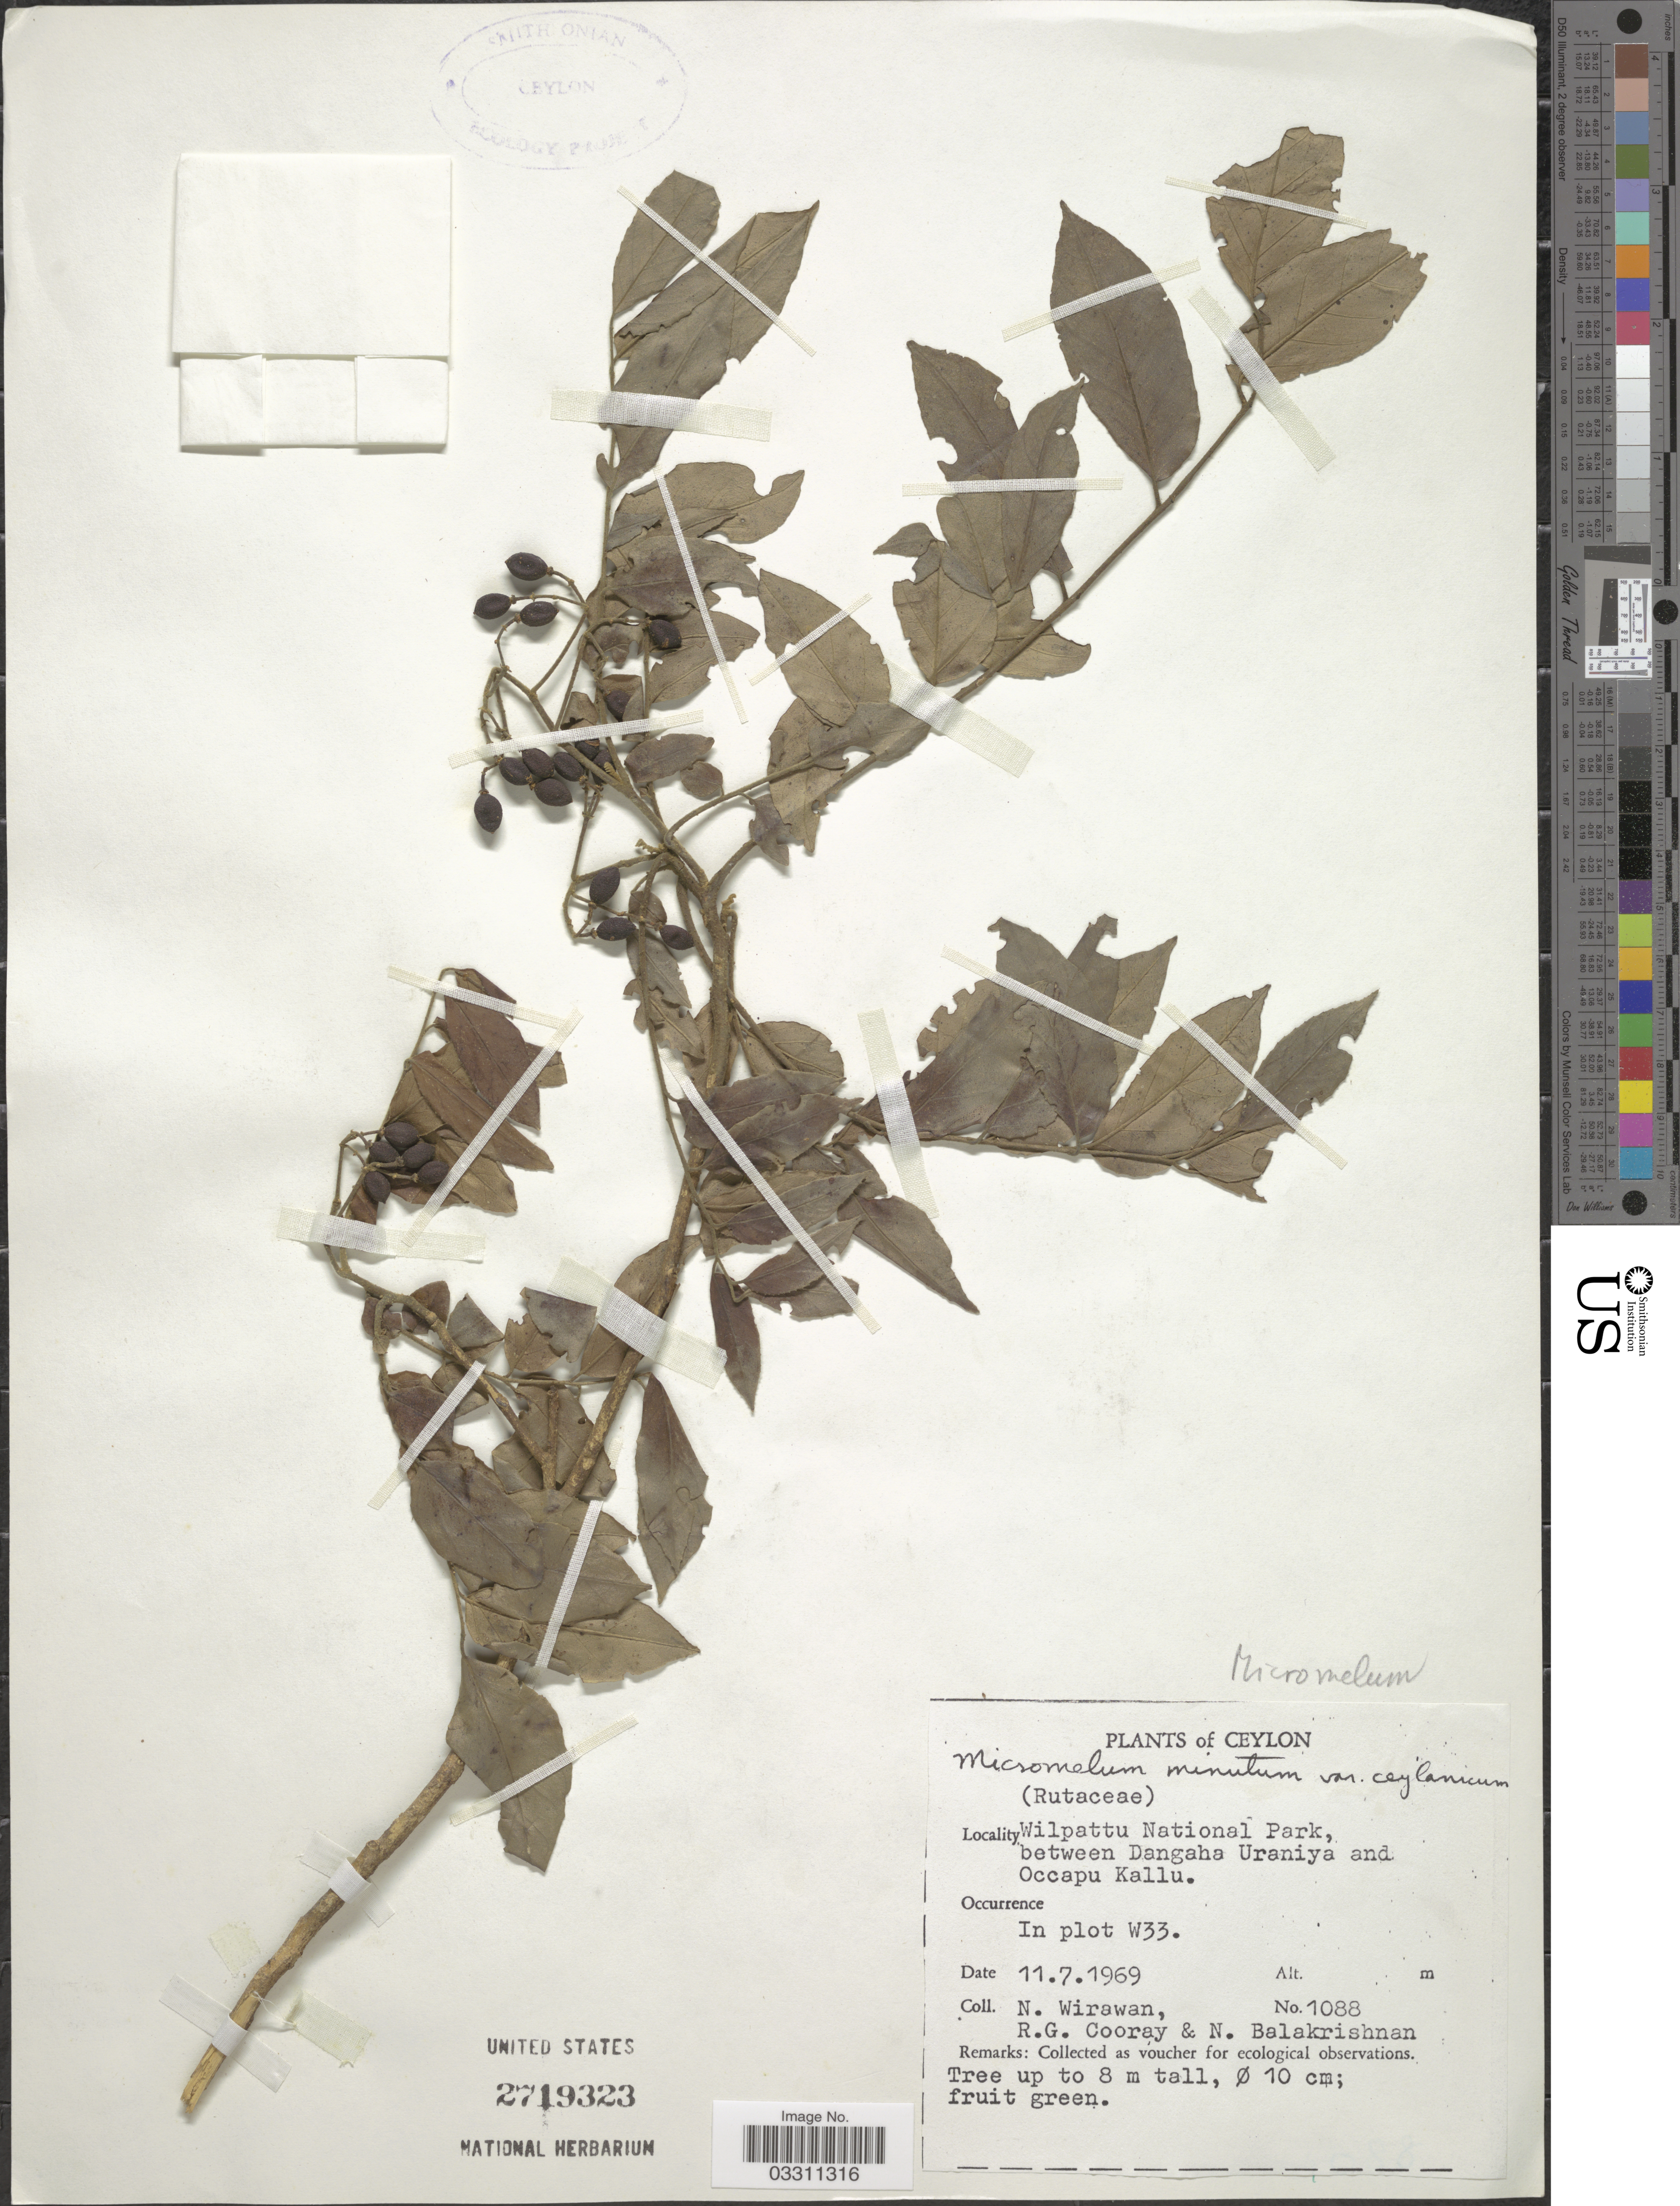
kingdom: Plantae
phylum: Tracheophyta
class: Magnoliopsida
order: Sapindales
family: Rutaceae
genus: Micromelum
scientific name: Micromelum minutum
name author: (G. Forst.) Wight & Arn.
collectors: N. Wirawan, R. Cooray & N. Balakrishnan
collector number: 1088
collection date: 1969-07-11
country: Sri Lanka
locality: Ceylon. Wilpattu National Park, between Dangaha Uraniya and Occapu Kallu. In plot W33.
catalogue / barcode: US 2719323